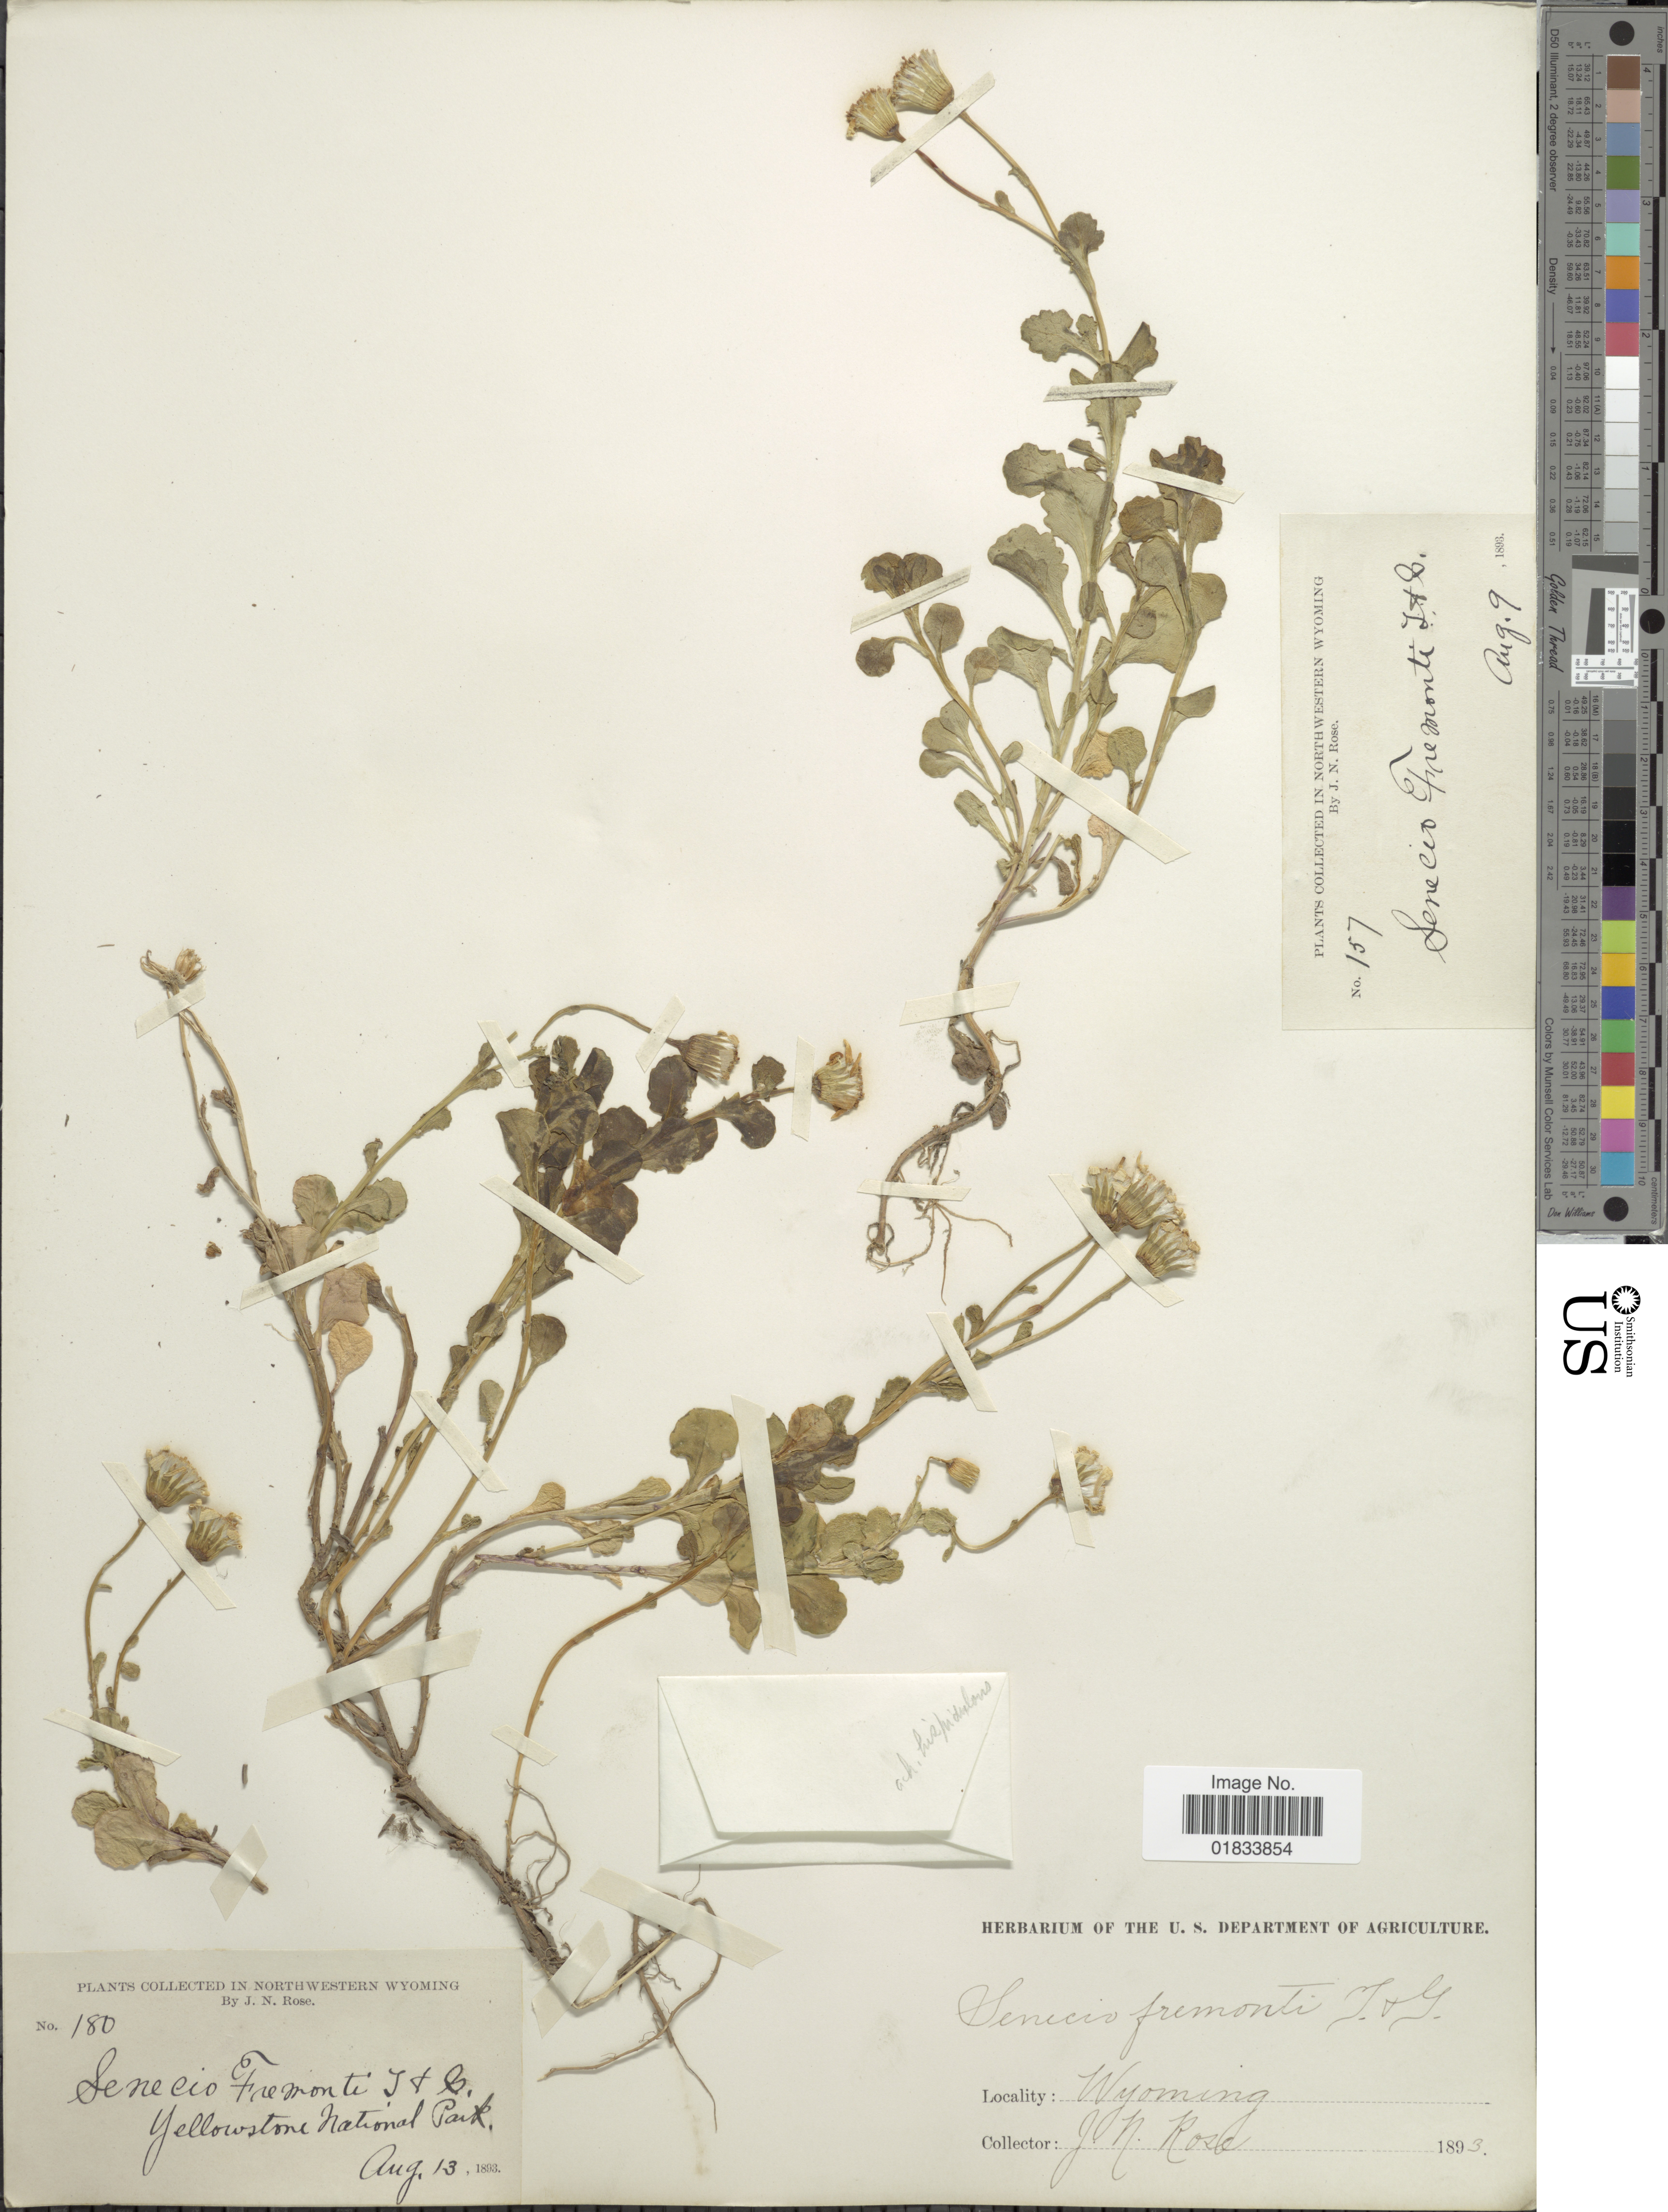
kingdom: Plantae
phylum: Tracheophyta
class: Magnoliopsida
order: Asterales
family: Asteraceae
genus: Senecio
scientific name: Senecio fremontii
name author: Torr. & A. Gray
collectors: J. N. Rose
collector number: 180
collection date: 1893-08-13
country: United States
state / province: Wyoming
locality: Yellowstone National Park